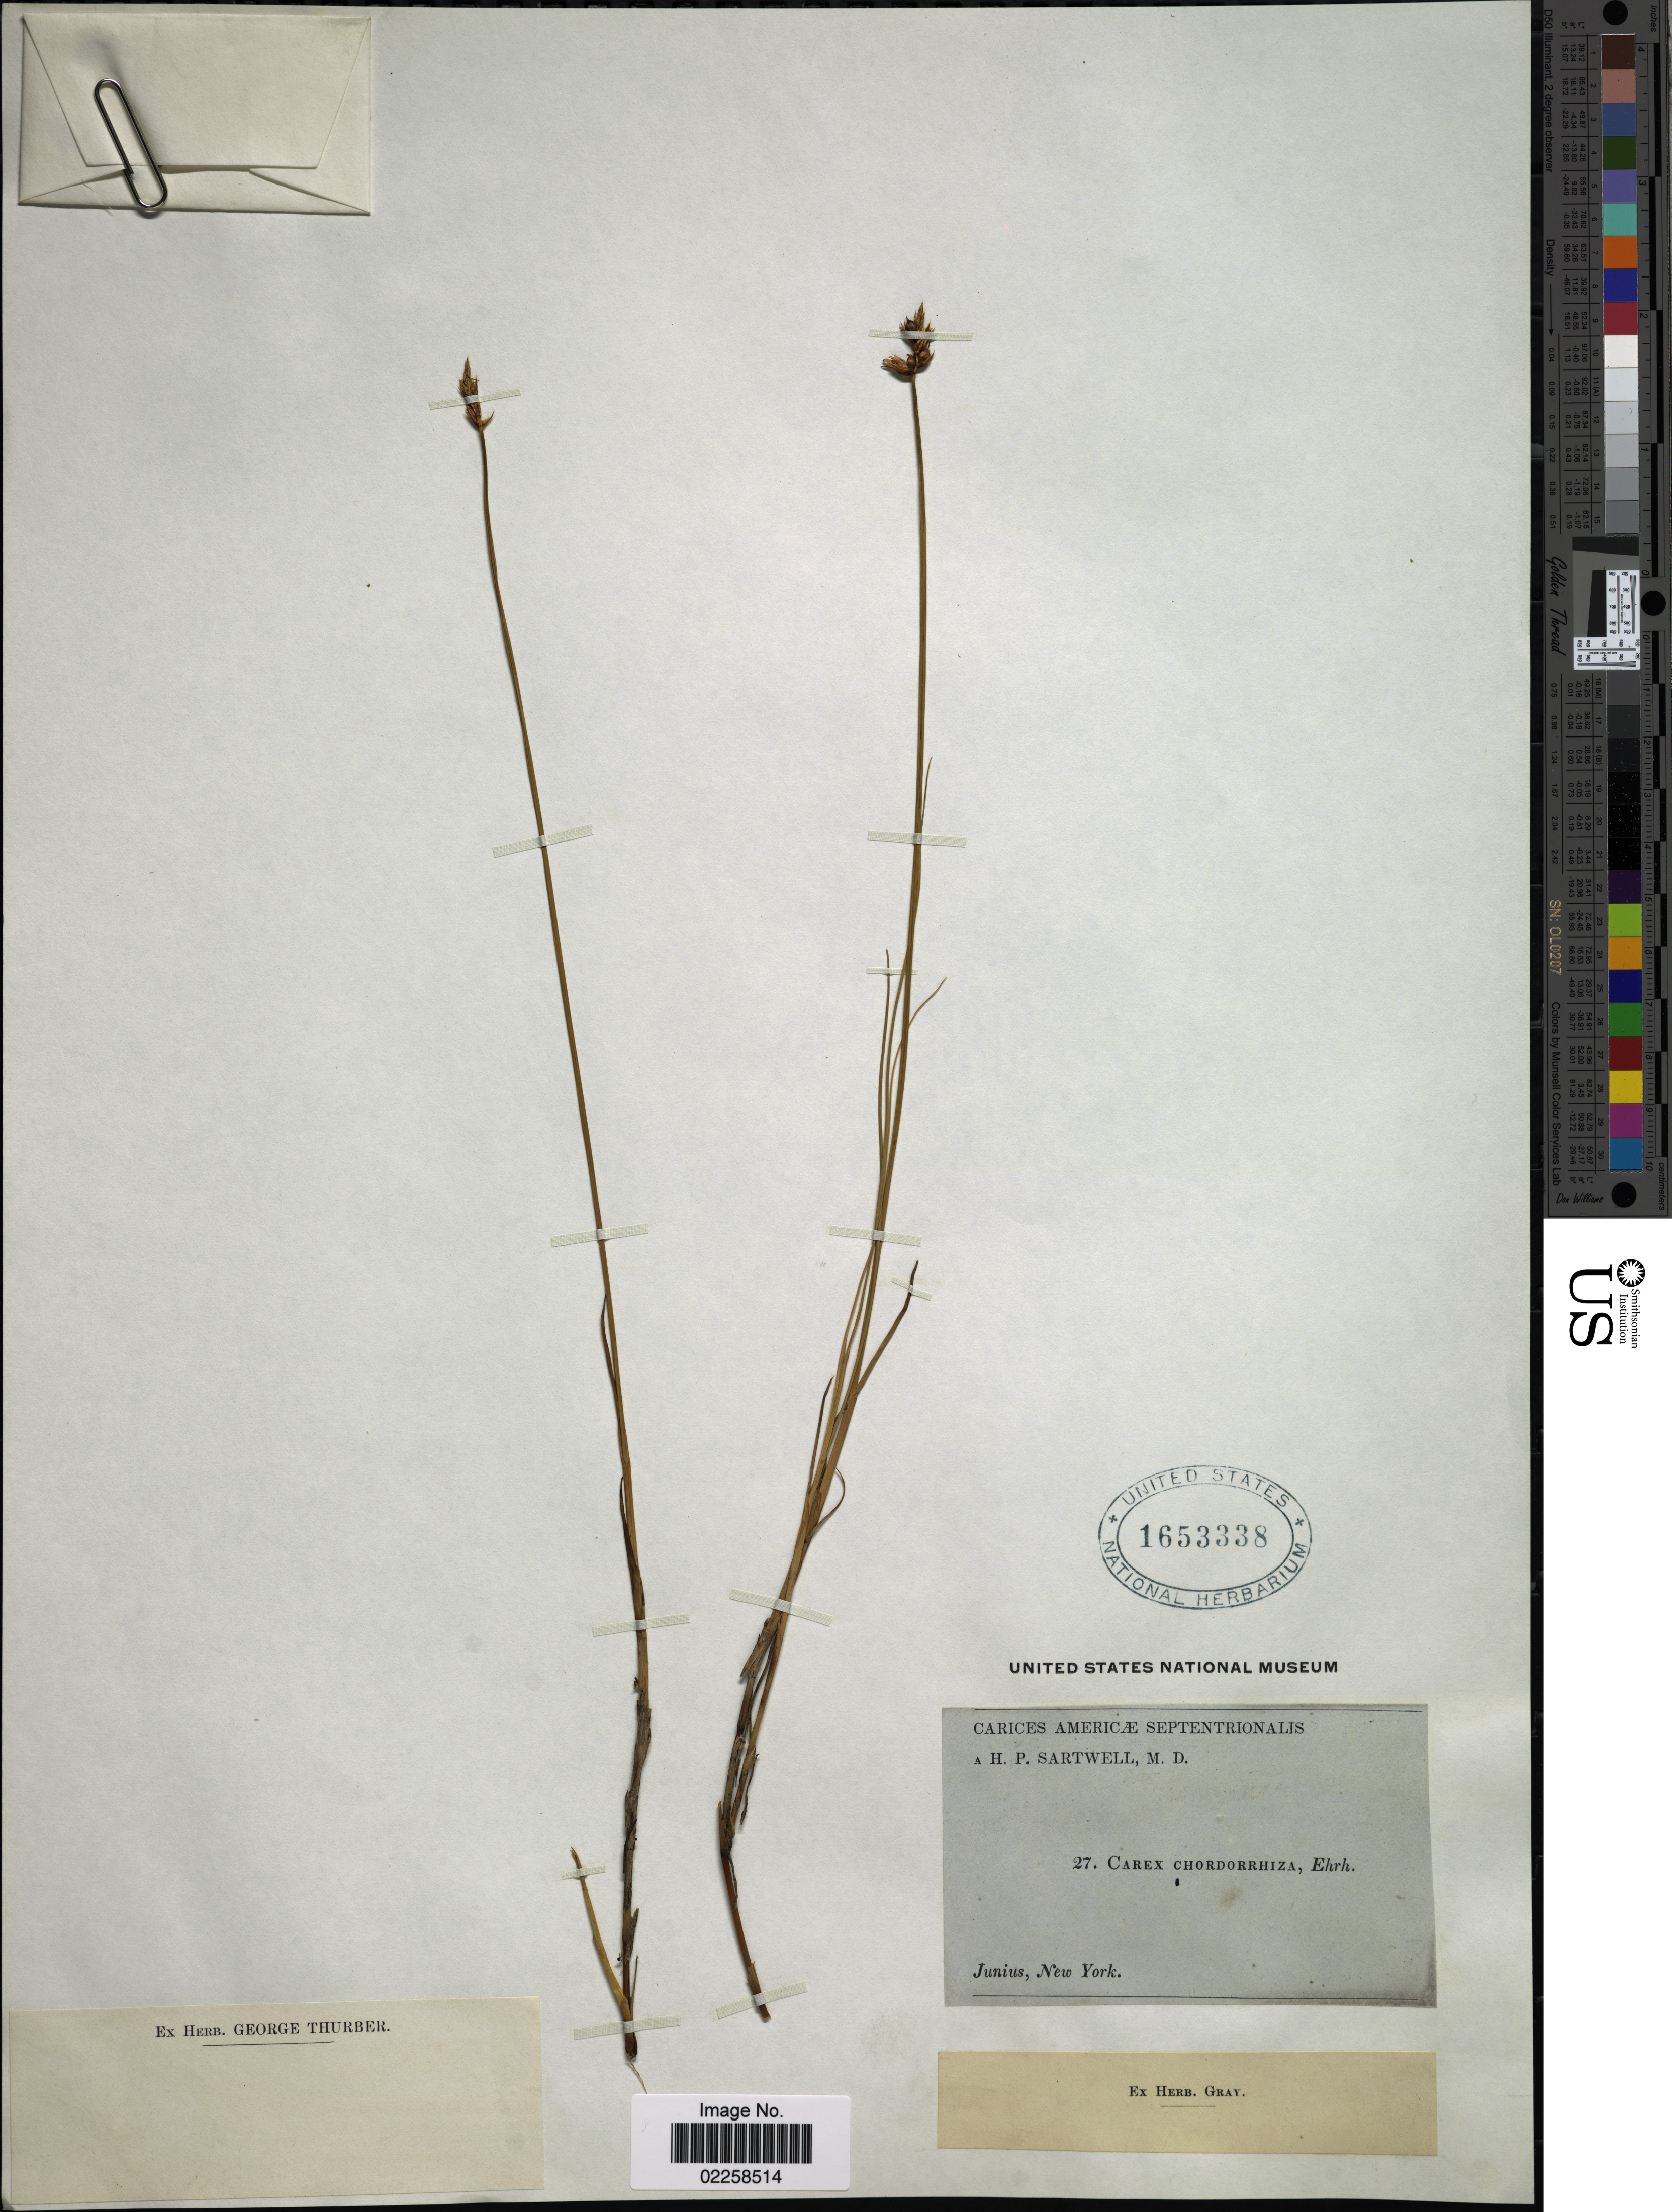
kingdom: Plantae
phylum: Tracheophyta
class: Liliopsida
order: Poales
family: Cyperaceae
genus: Carex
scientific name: Carex chordorrhiza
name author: L. f.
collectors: H. P. Sartwell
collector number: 27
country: United States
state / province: New York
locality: Junius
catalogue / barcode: US 1653338